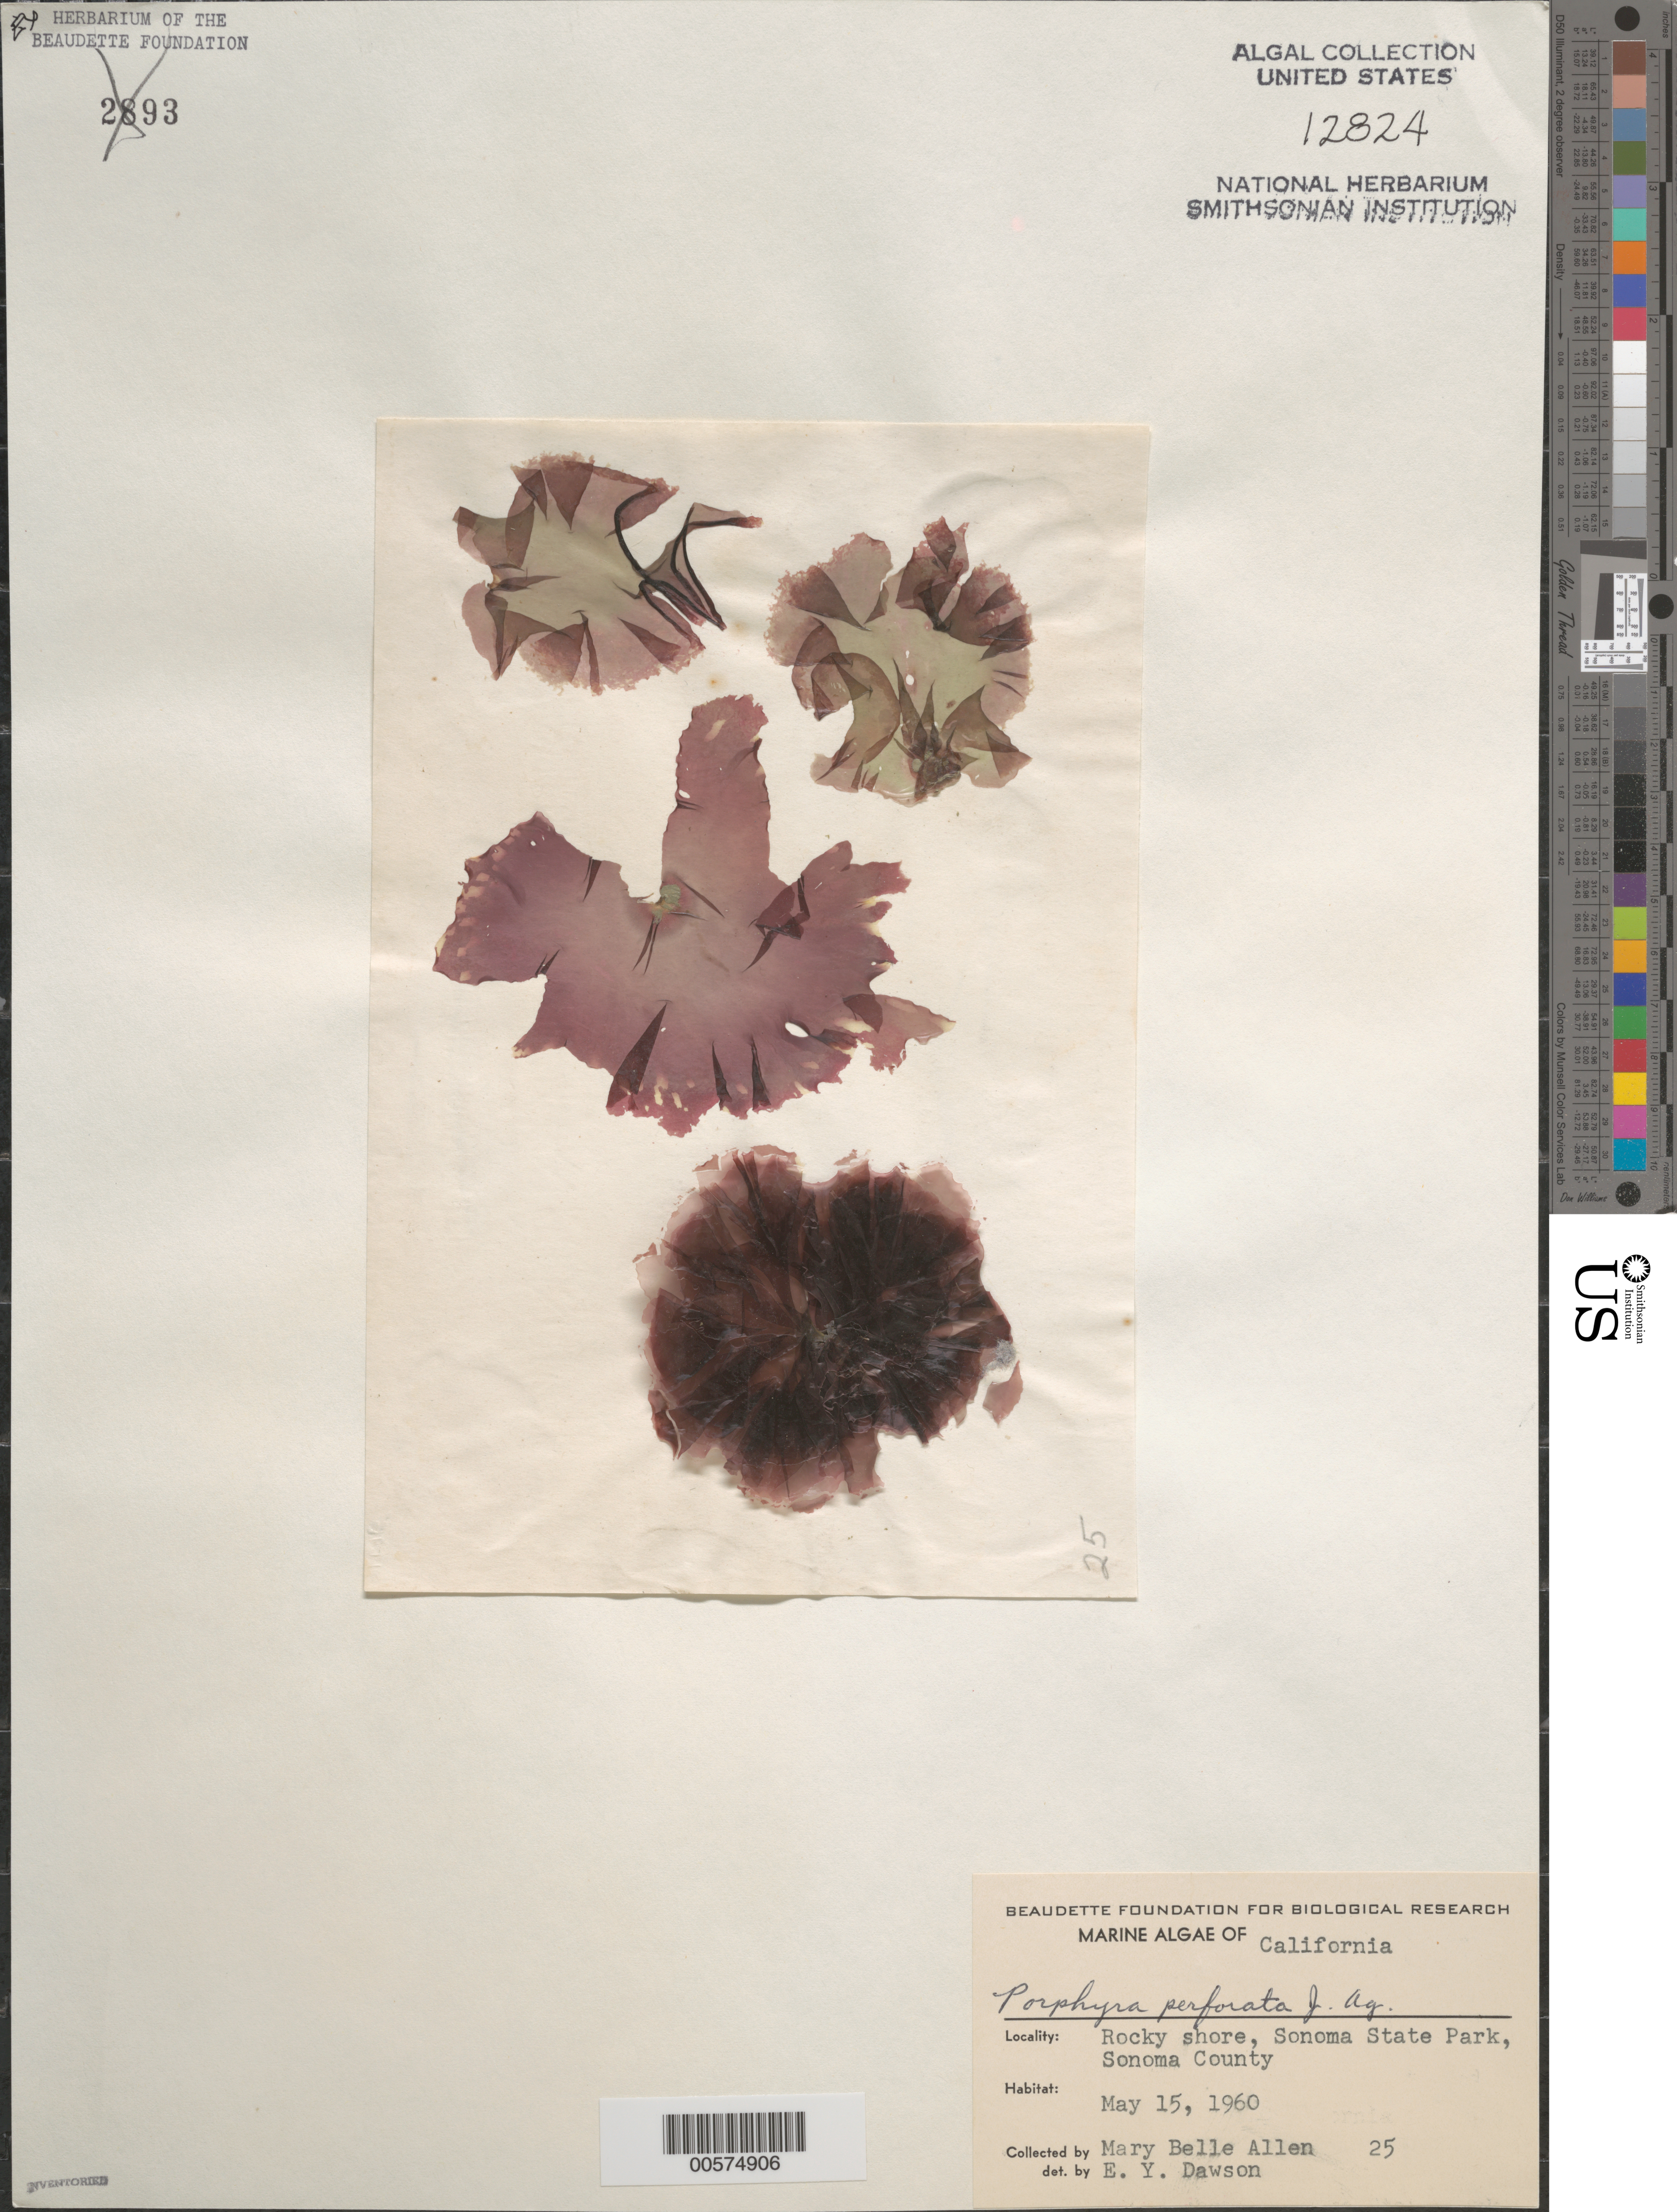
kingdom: Plantae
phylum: Rhodophyta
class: Bangiophyceae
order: Bangiales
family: Bangiaceae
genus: Pyropia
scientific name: Pyropia perforata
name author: (J. Agardh) S.C. Lindstrom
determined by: Algae name updating Project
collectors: M. B. Allen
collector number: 25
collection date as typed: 15 May 1960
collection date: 1960-05-15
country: United States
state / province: California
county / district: Sonoma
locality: Sonoma State Park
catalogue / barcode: US 12824